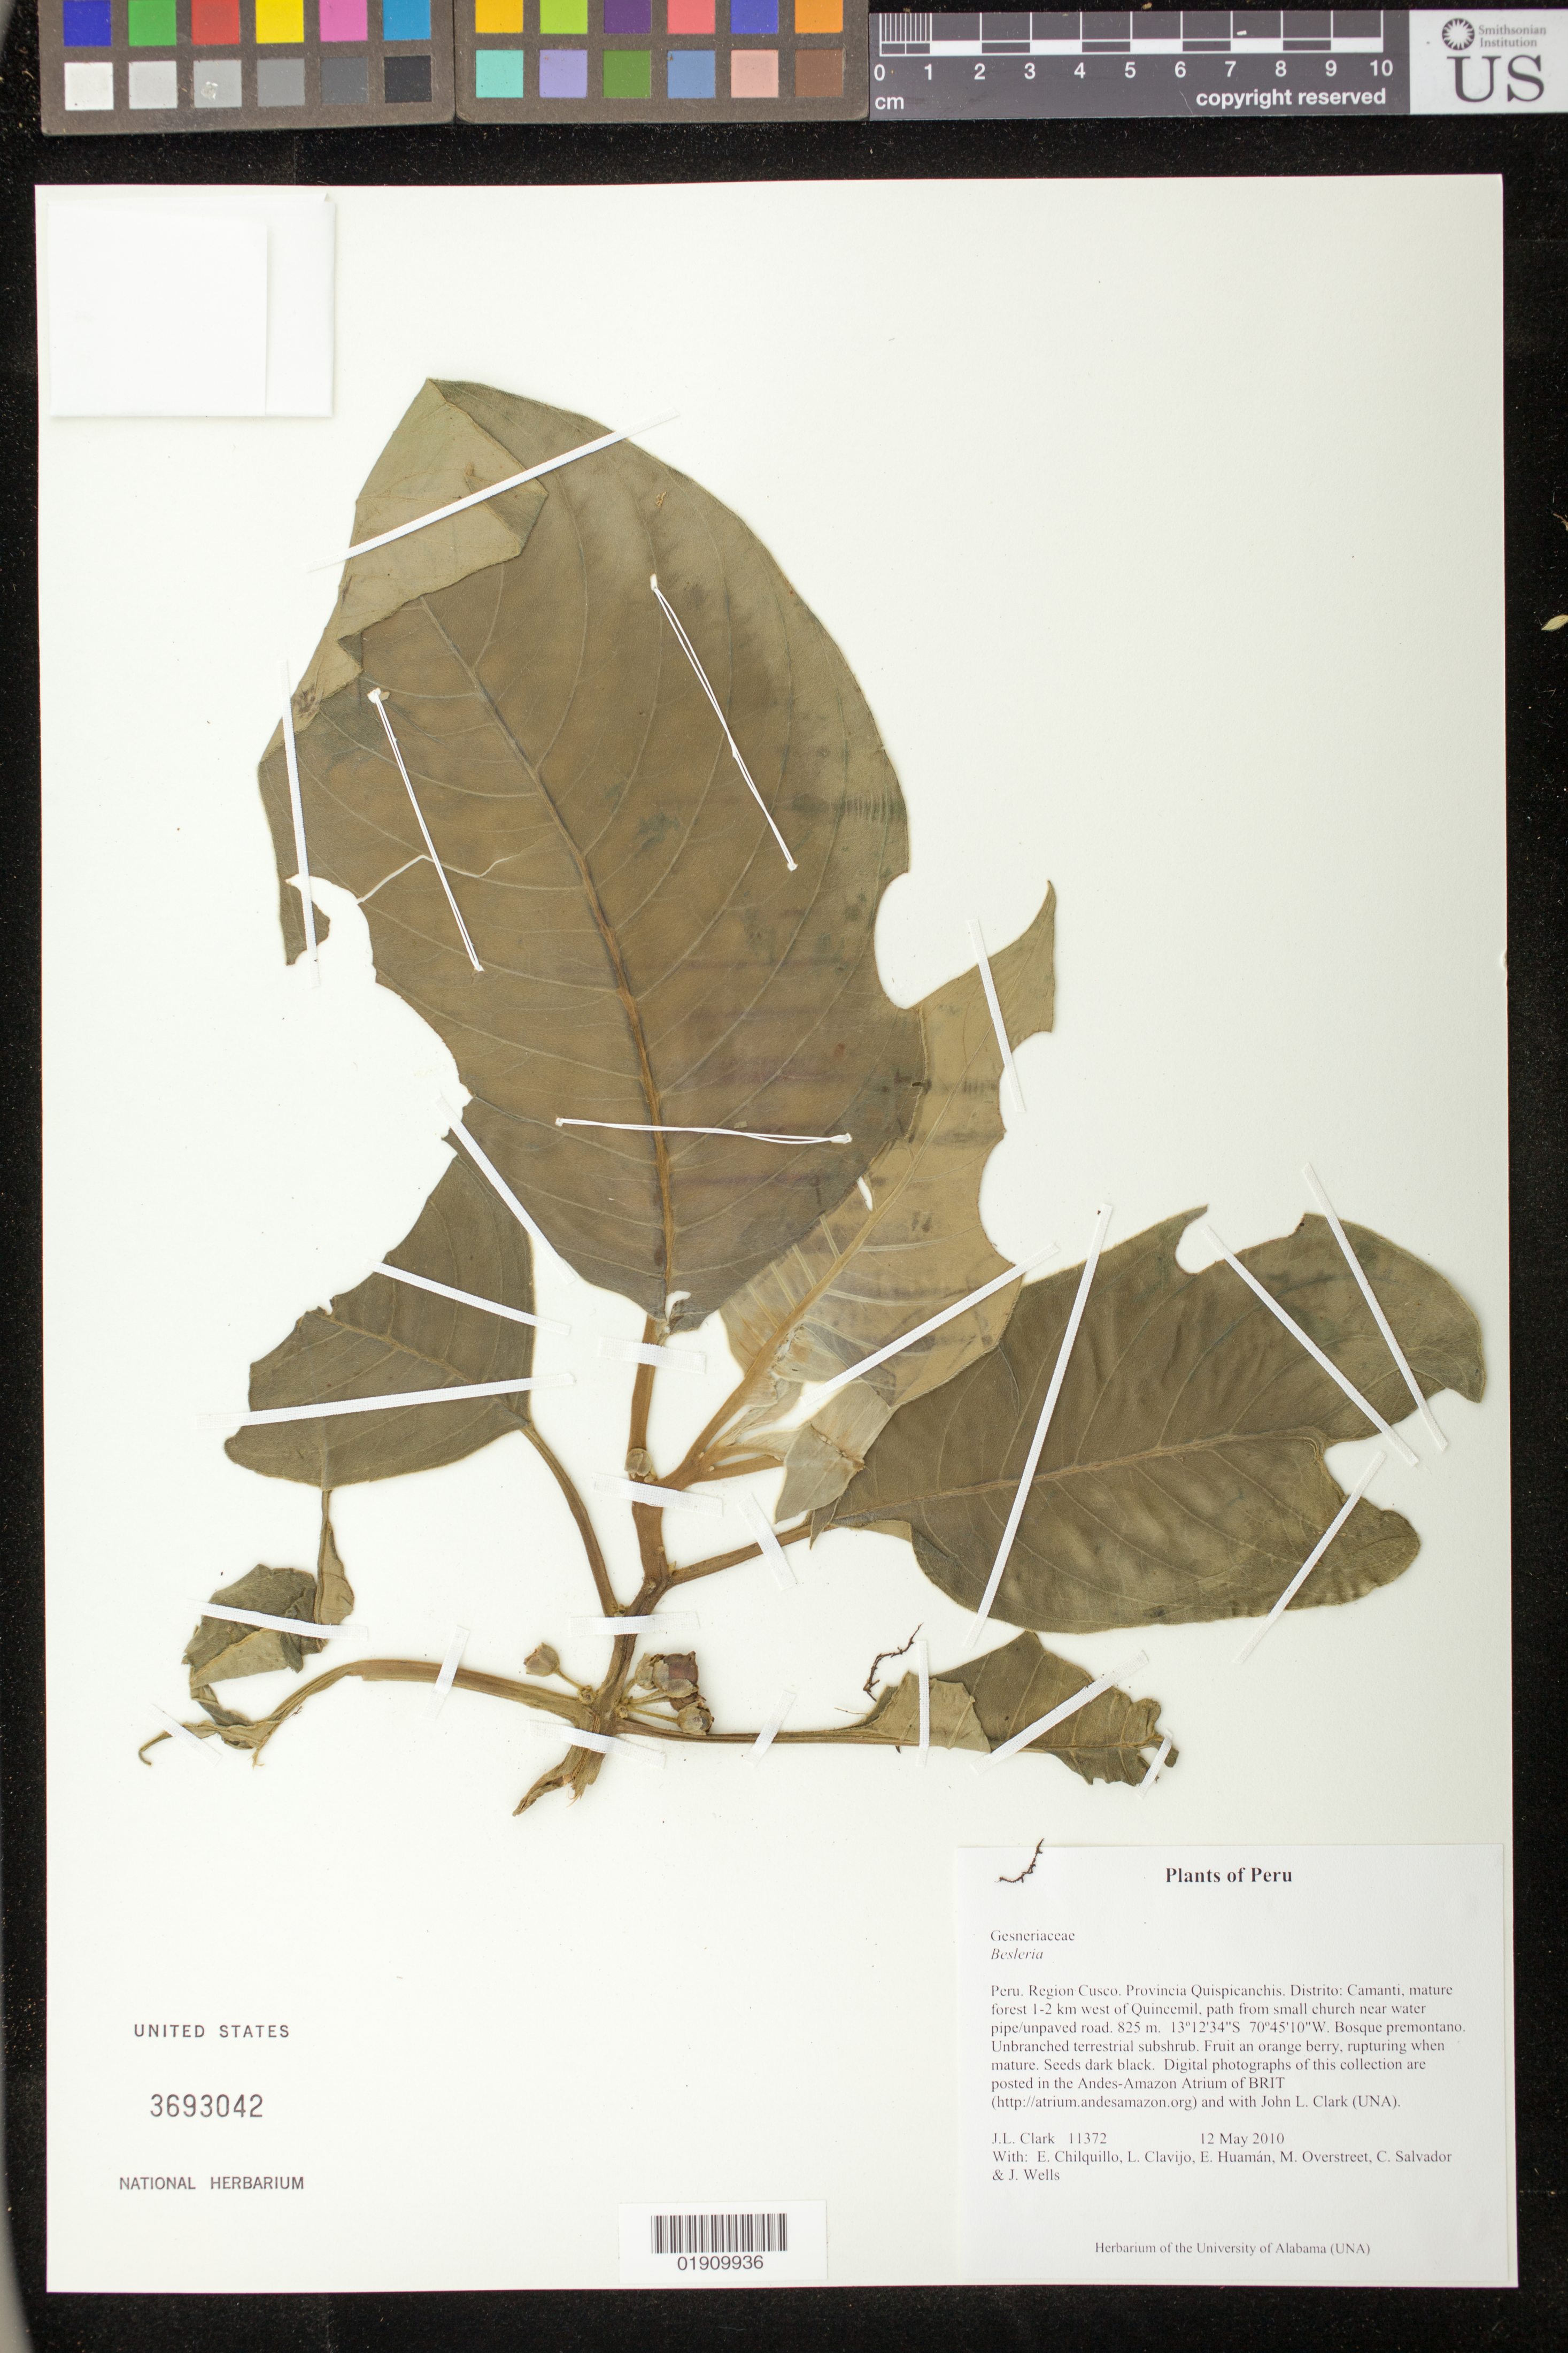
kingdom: Plantae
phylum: Tracheophyta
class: Magnoliopsida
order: Lamiales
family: Gesneriaceae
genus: Besleria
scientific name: Besleria sp.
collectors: J. L. Clark, E. Chilquillo, L. Clavijo, E. Huamán, M. Overstreet, C. Salvador & J. Wells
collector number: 11372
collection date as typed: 12 May 2010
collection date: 2010-05-12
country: Peru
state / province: Cusco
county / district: Quispicanchis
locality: Peru. Region Cusco. Provincia Quispicanchis. Distrito: Camanti, mature forest 1-2 km west of Quincemil, path from small church, near water pipe/unpaved road.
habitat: Bosque permontano.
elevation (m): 825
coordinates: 13°12'34"S, 70°45'10"W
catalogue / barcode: US 3693042